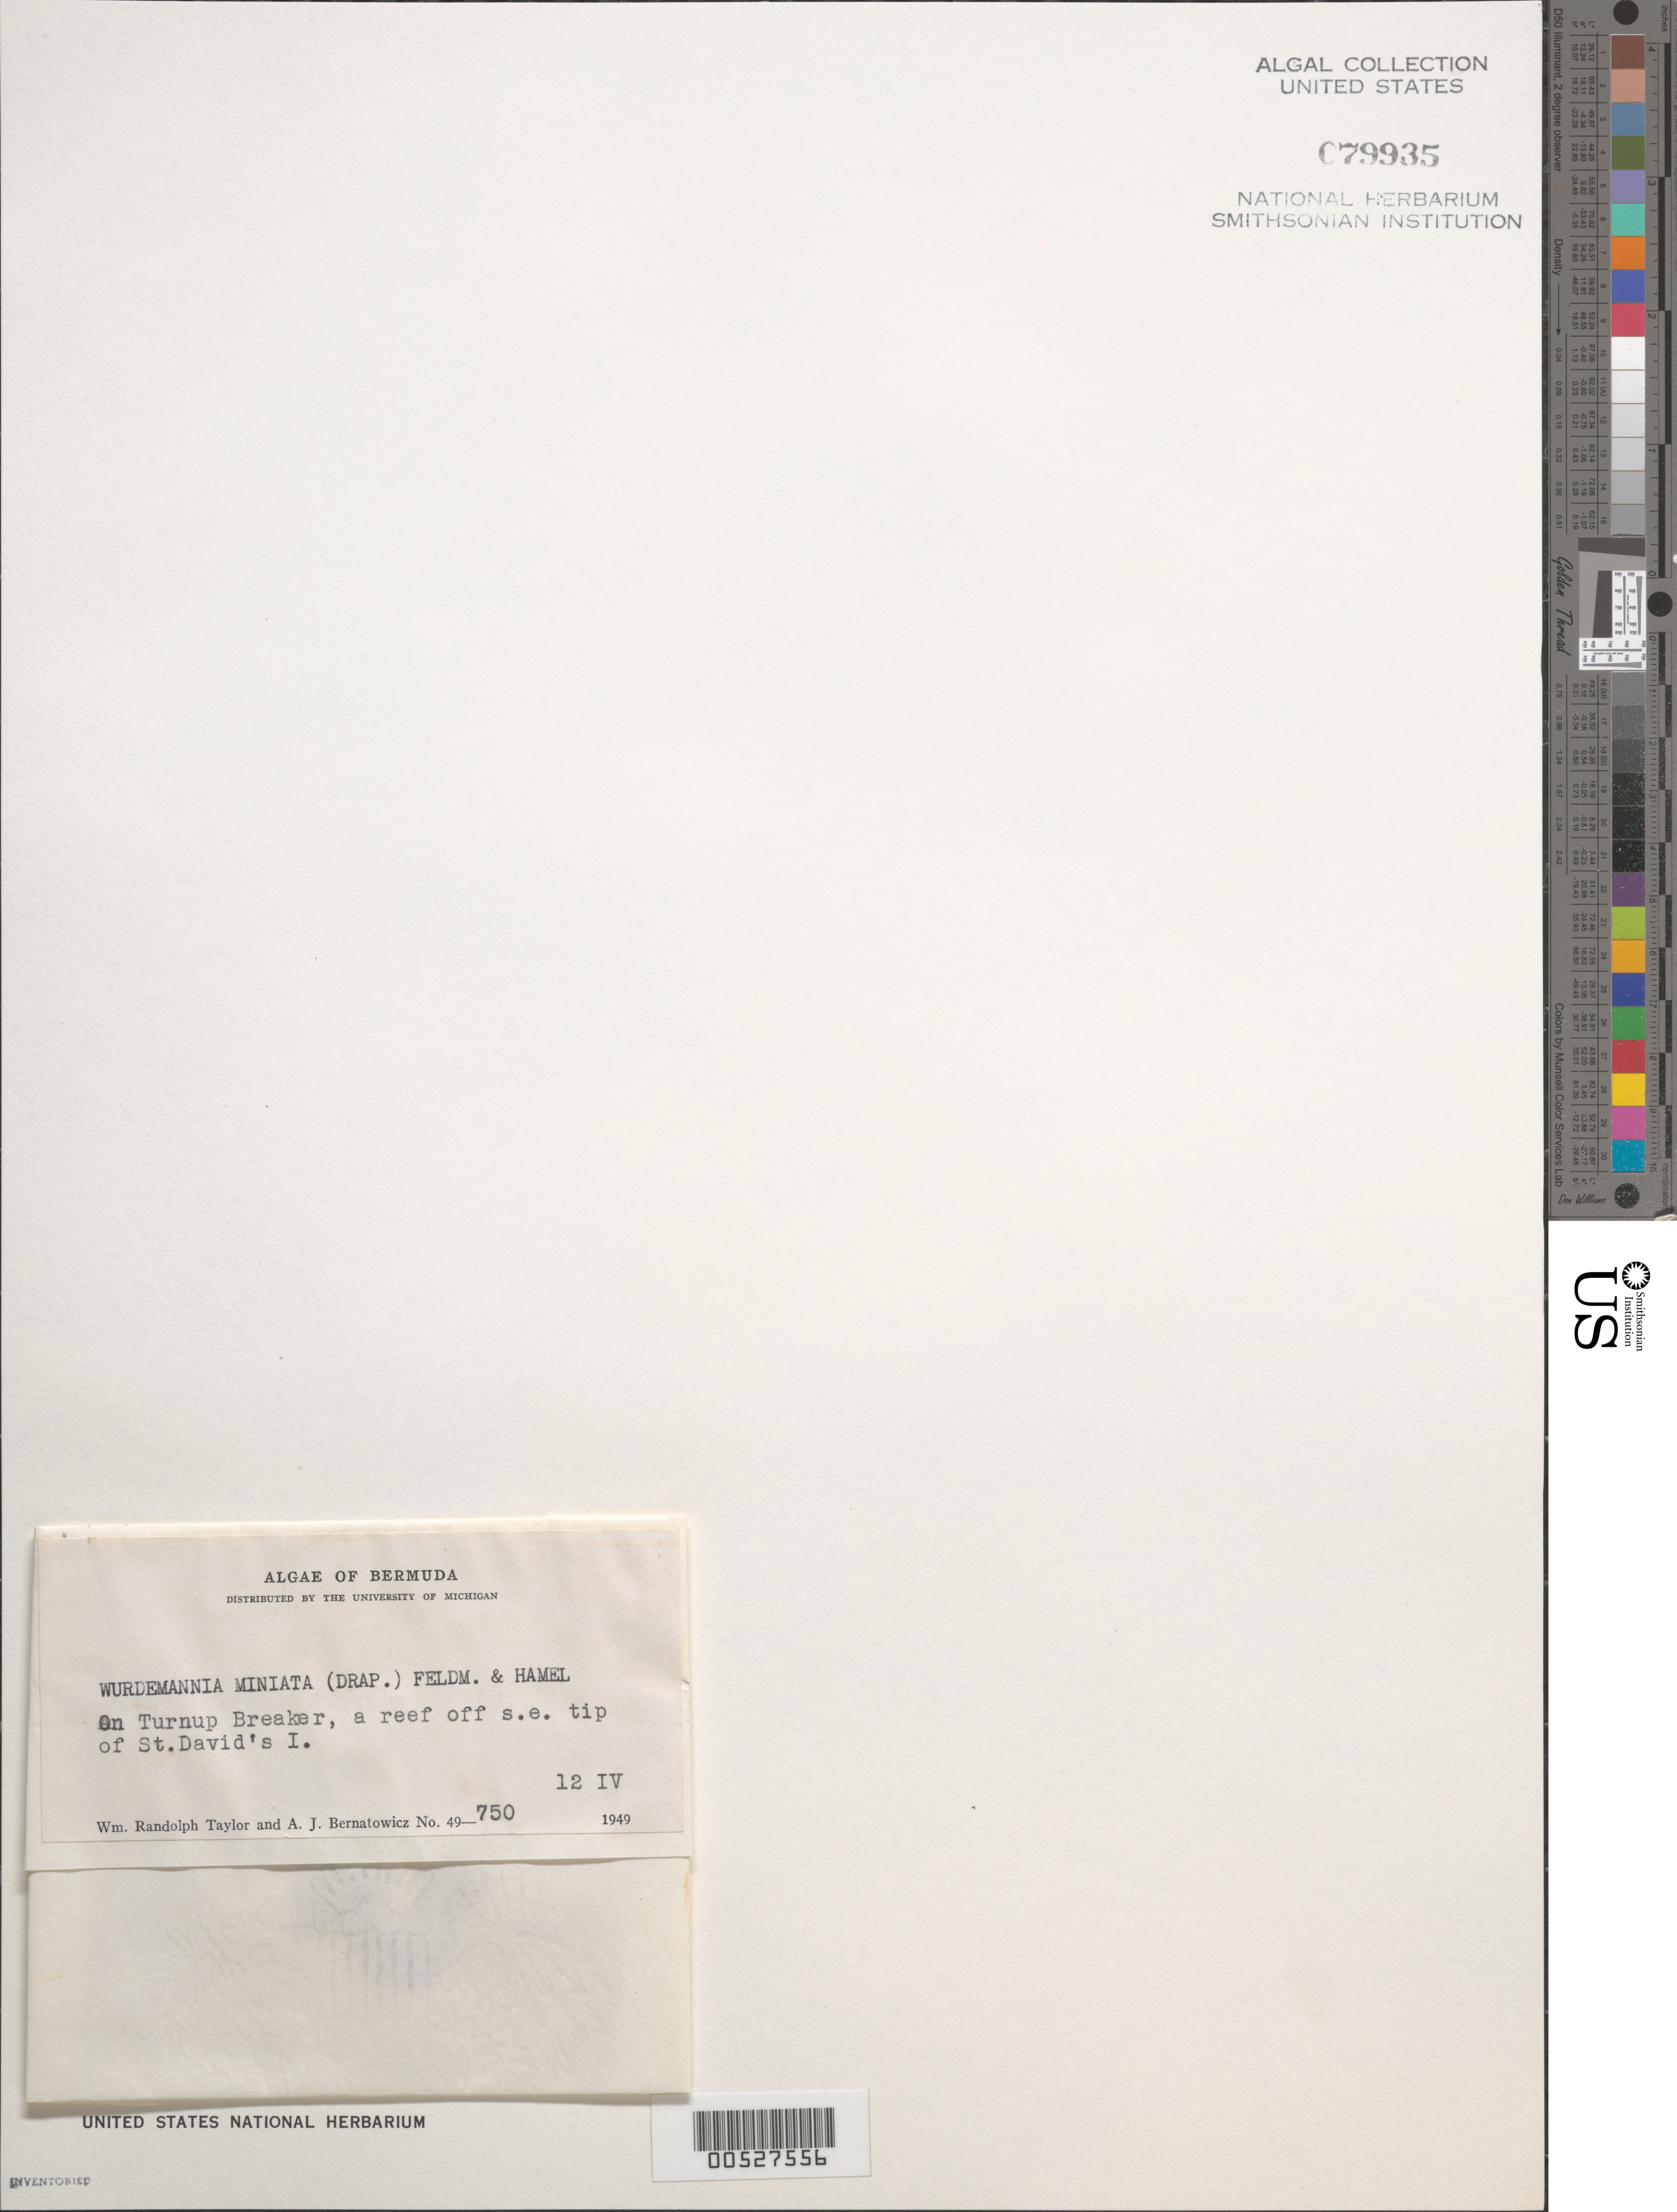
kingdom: Plantae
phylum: Rhodophyta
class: Florideophyceae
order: Gigartinales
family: Solieriaceae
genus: Wurdemannia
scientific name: Wurdemannia miniata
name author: (Spreng.) Feldmann & G. Hamel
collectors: W. R. Taylor & A. Bernatowicz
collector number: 49-750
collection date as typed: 12 Apr 1949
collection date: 1949-04-12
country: Bermuda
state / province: Saint George's (parish)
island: St. David's Island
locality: Turnup Breaker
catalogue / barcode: US 79935